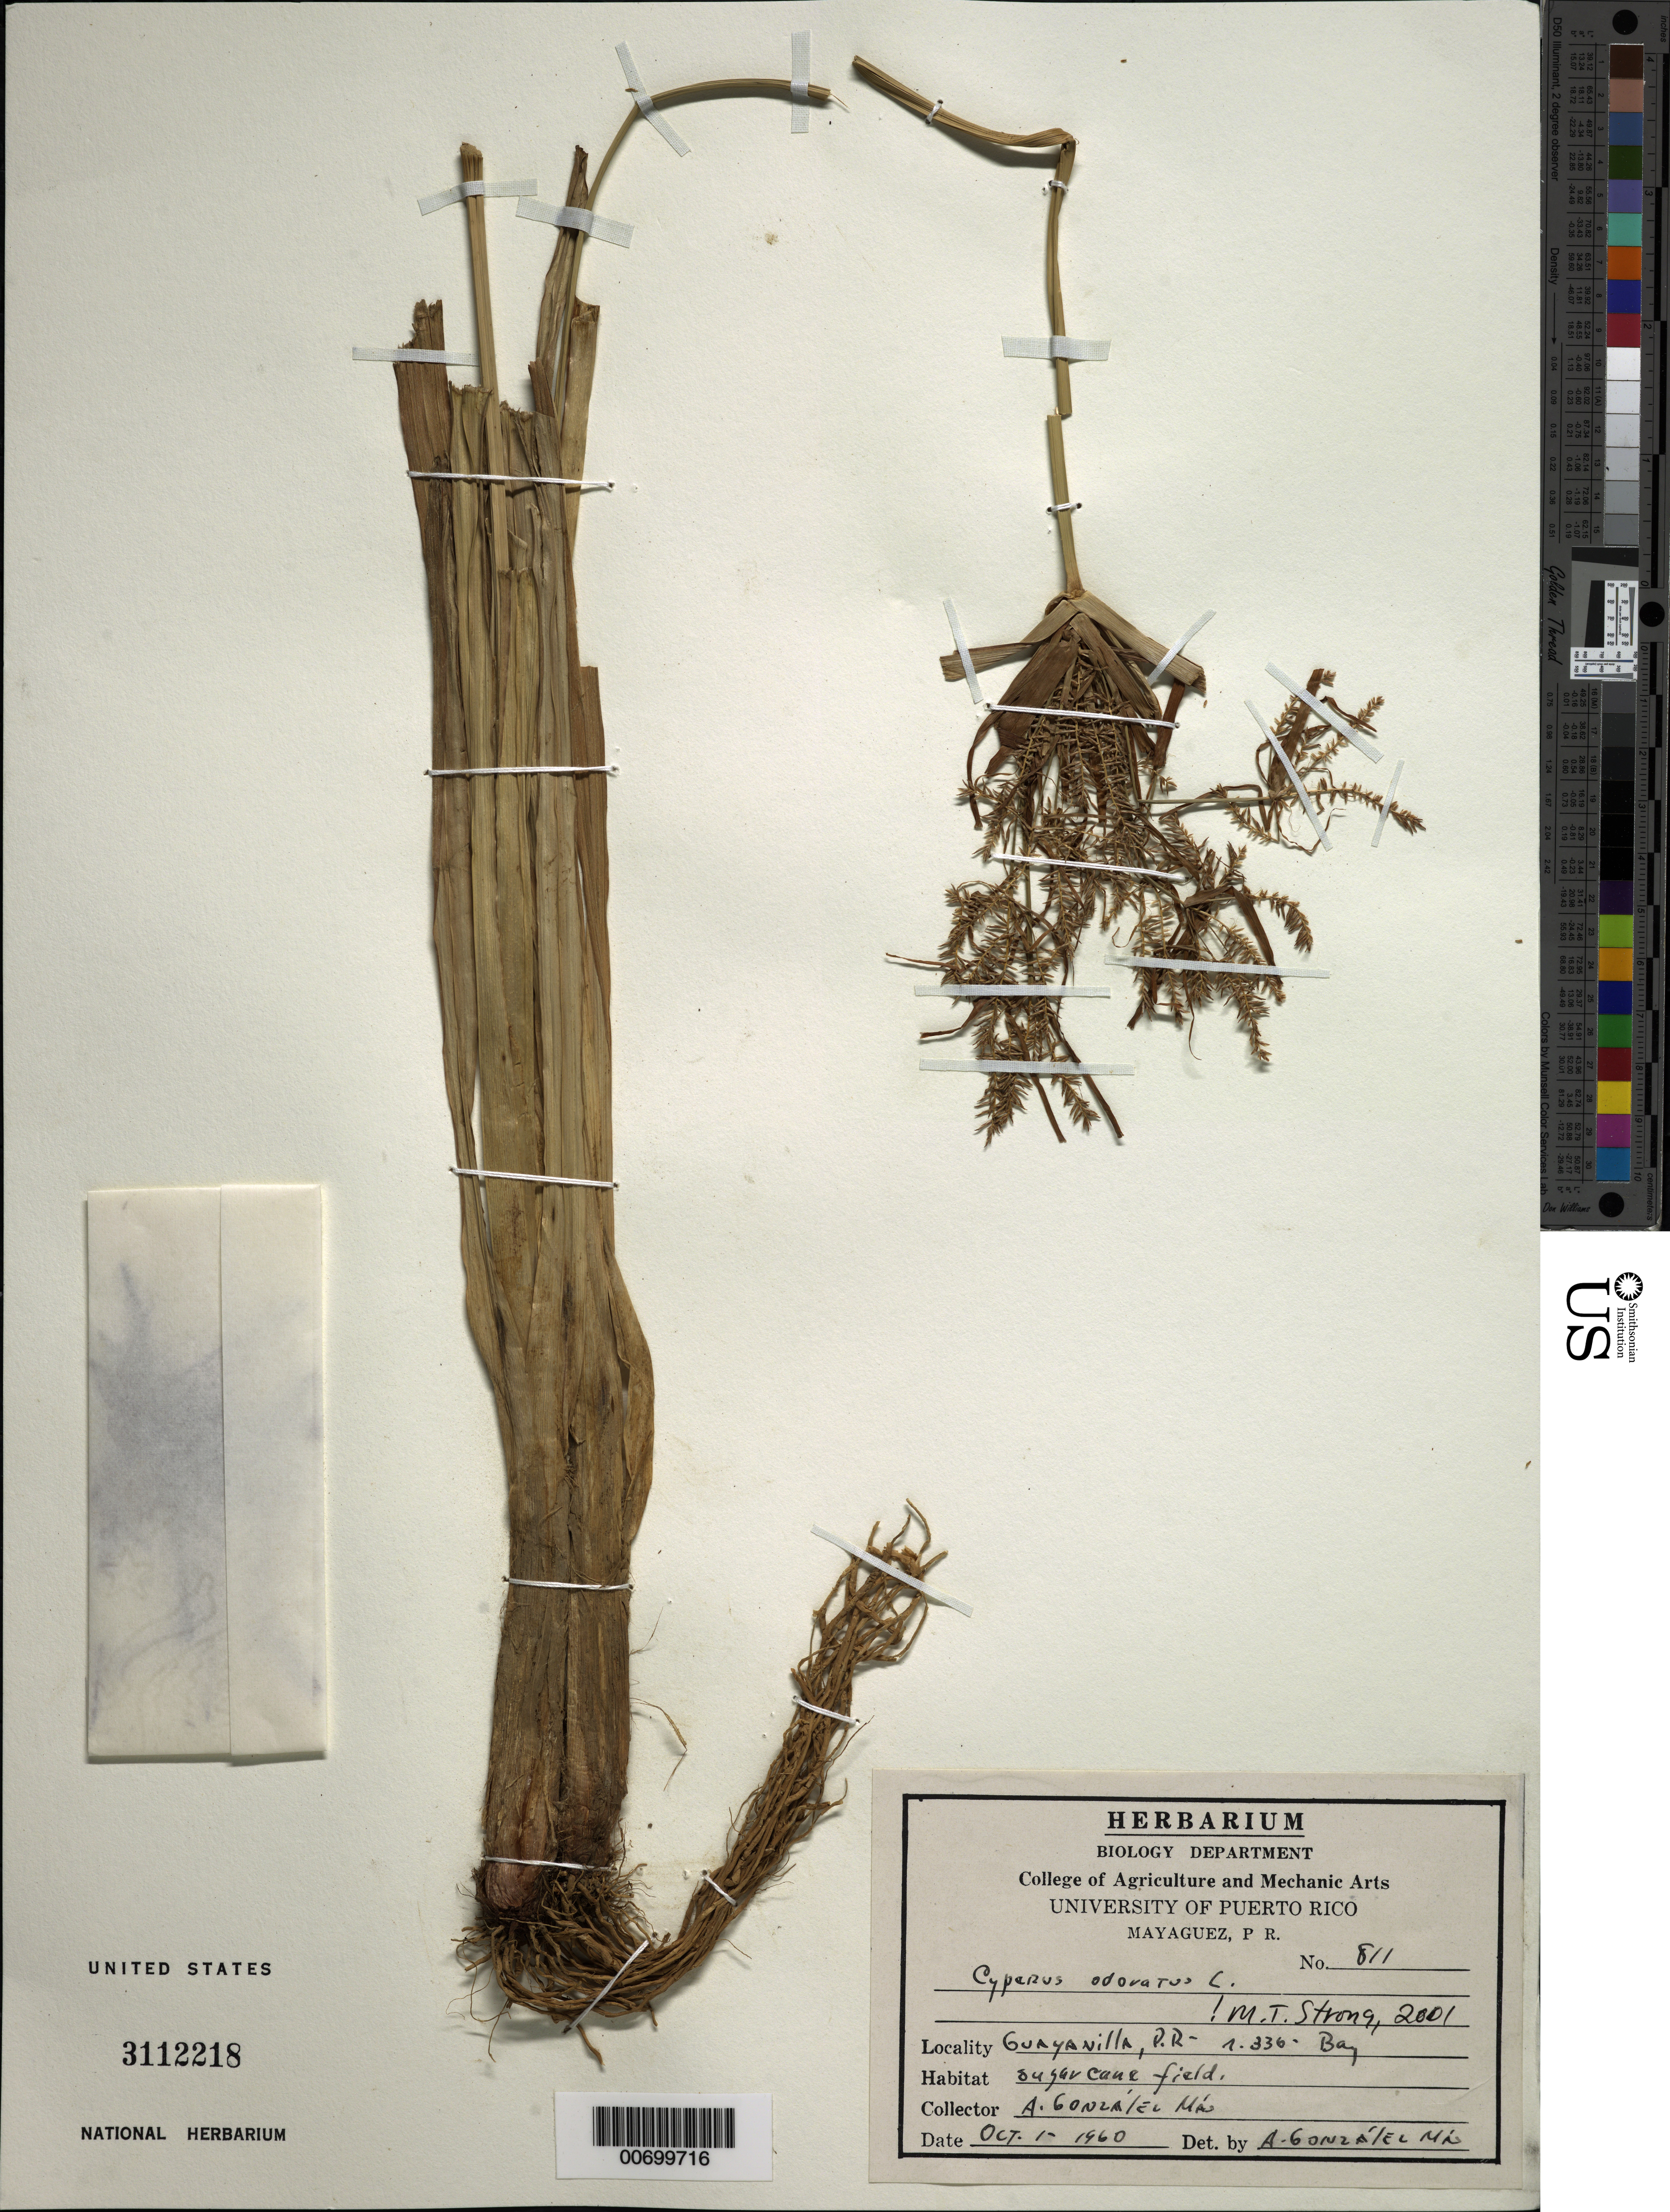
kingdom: Plantae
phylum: Tracheophyta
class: Liliopsida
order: Poales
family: Cyperaceae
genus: Cyperus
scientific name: Cyperus odoratus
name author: L.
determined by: Strong, M. T., (US), Smithsonian Institution - National Museum of Natural History (UNITED STATES)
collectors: A. González Más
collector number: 811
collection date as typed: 01 Oct 1960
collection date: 1960-10-01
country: Puerto Rico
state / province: Guayanilla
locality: Guayanilla: Rd. 336, Bay.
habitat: Surgarcane field.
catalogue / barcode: US 3112218